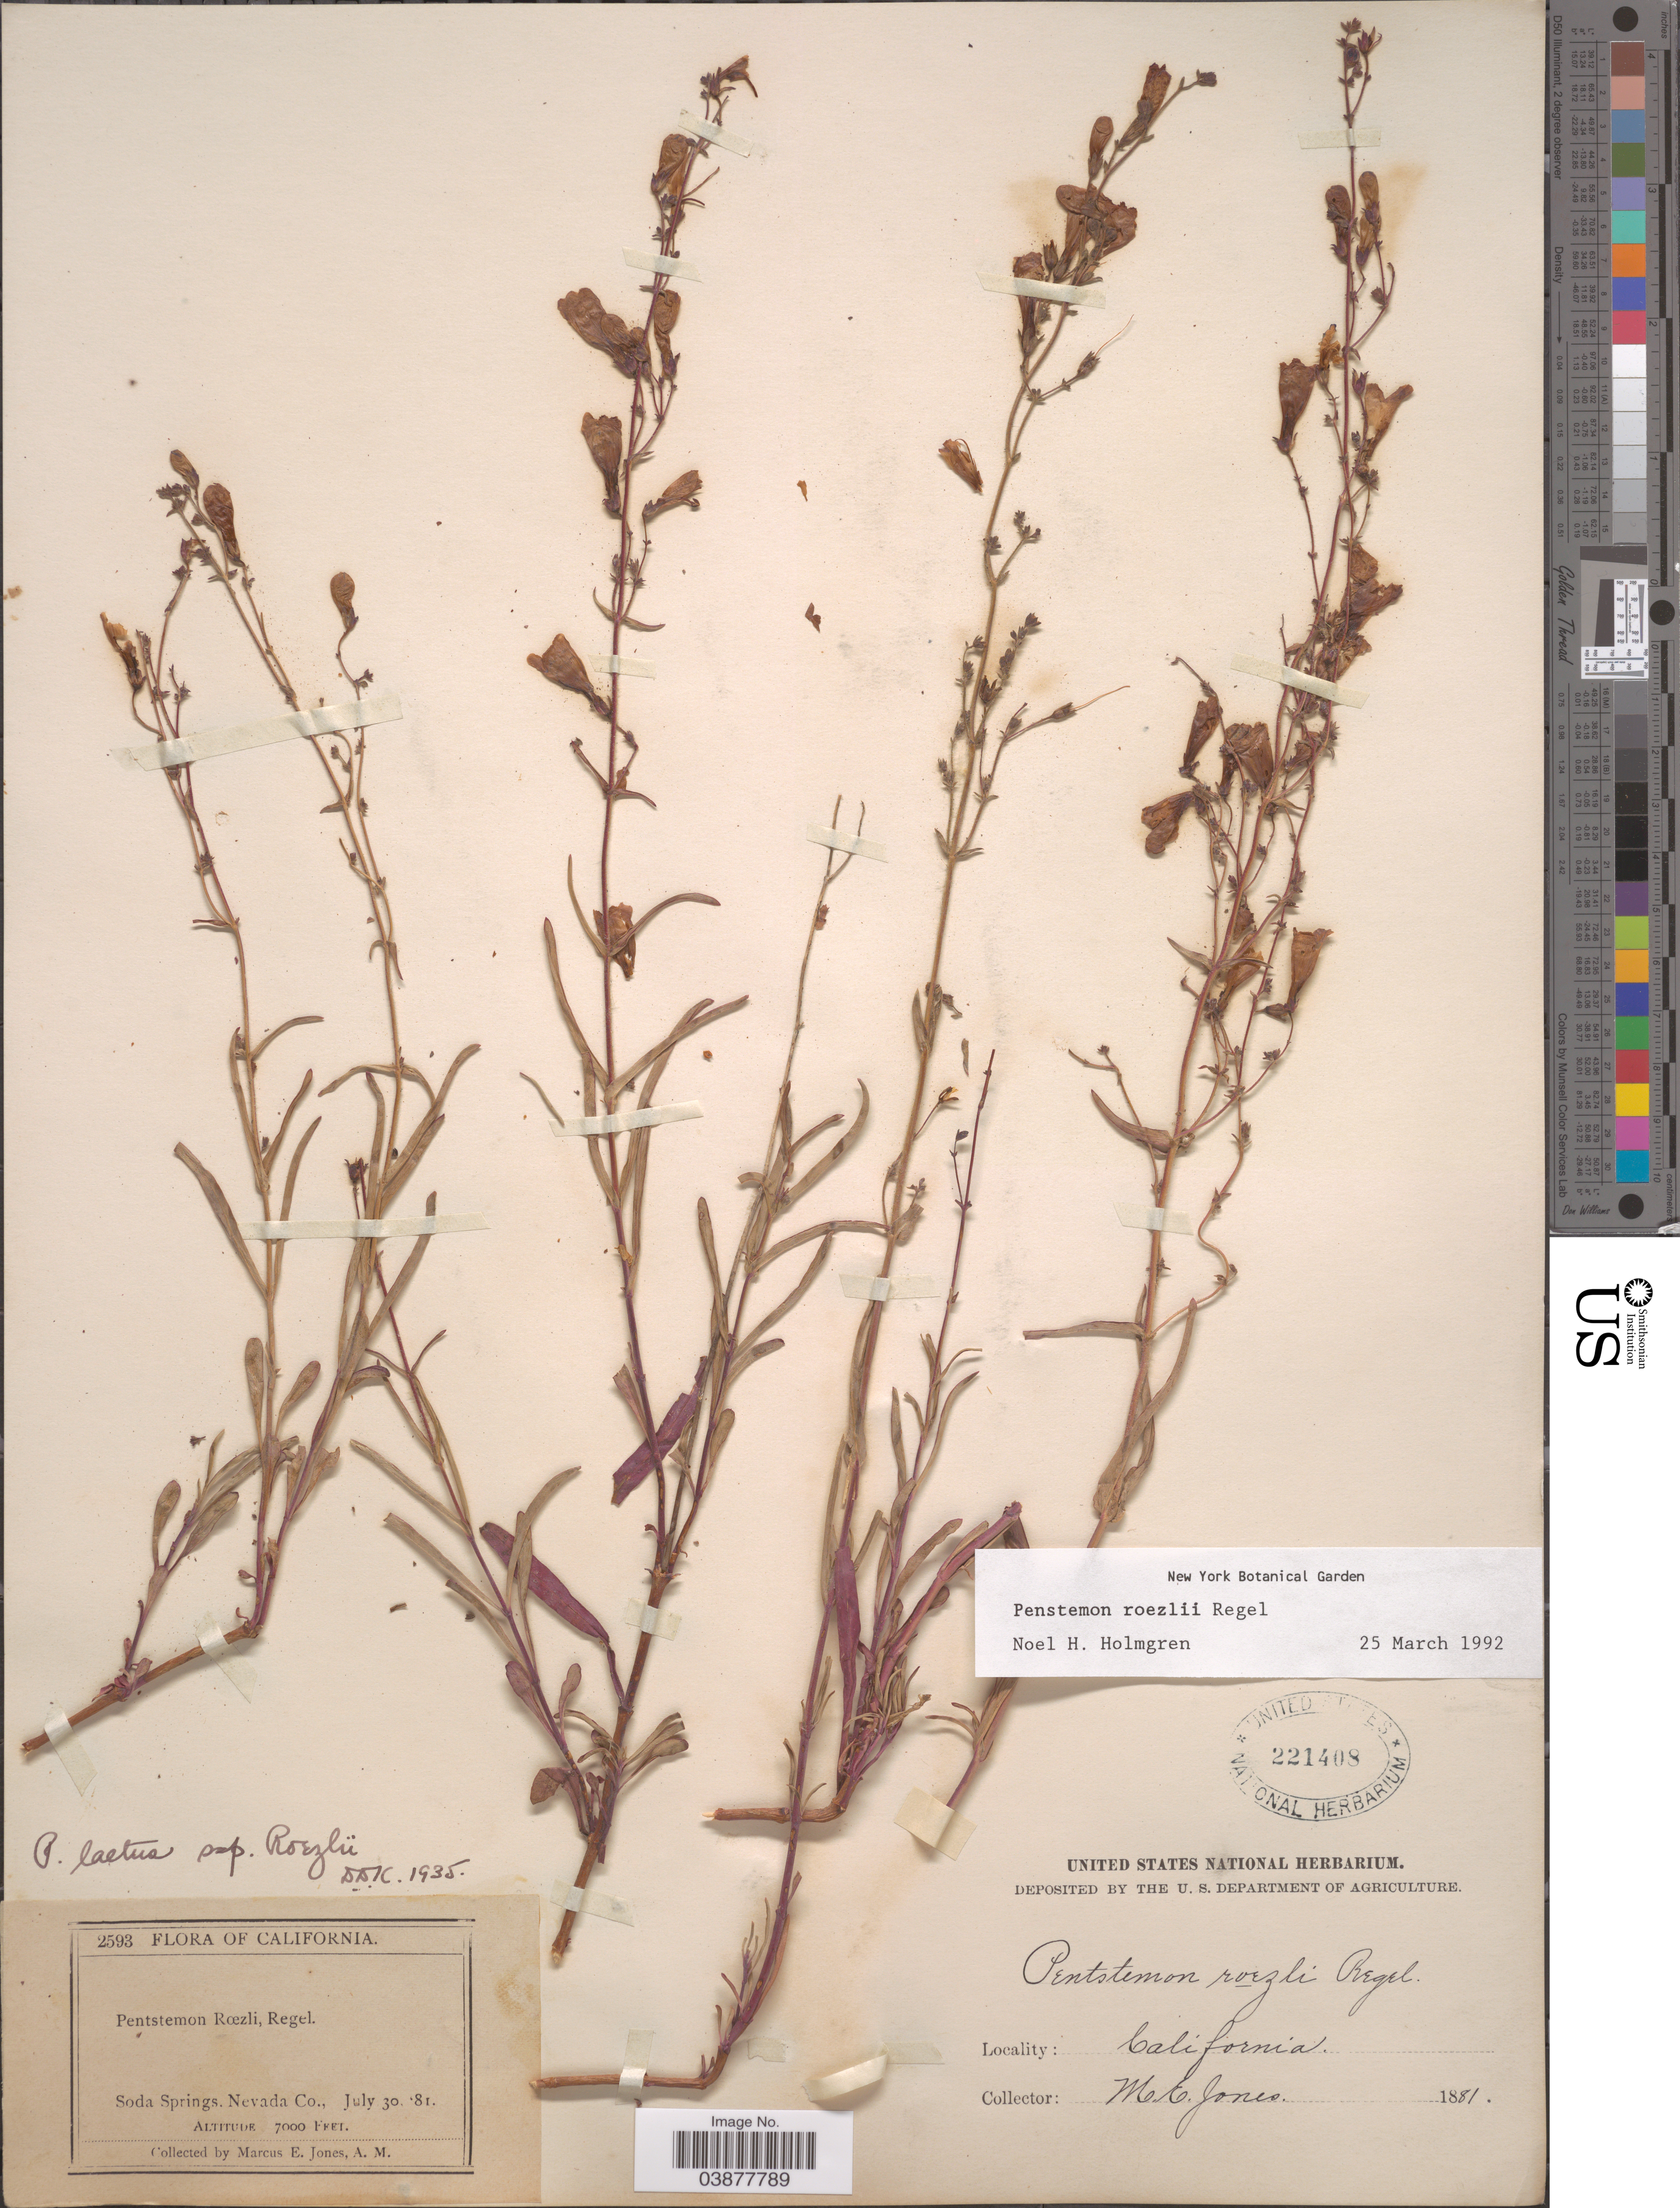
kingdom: Plantae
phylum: Tracheophyta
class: Magnoliopsida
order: Lamiales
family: Plantaginaceae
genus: Penstemon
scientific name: Penstemon roezlii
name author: Regel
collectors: M. E. Jones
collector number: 2593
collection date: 1881-07-30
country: United States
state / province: California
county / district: Nevada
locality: Soda Springs, Nevada Co.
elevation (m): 2134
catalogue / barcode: US 221408